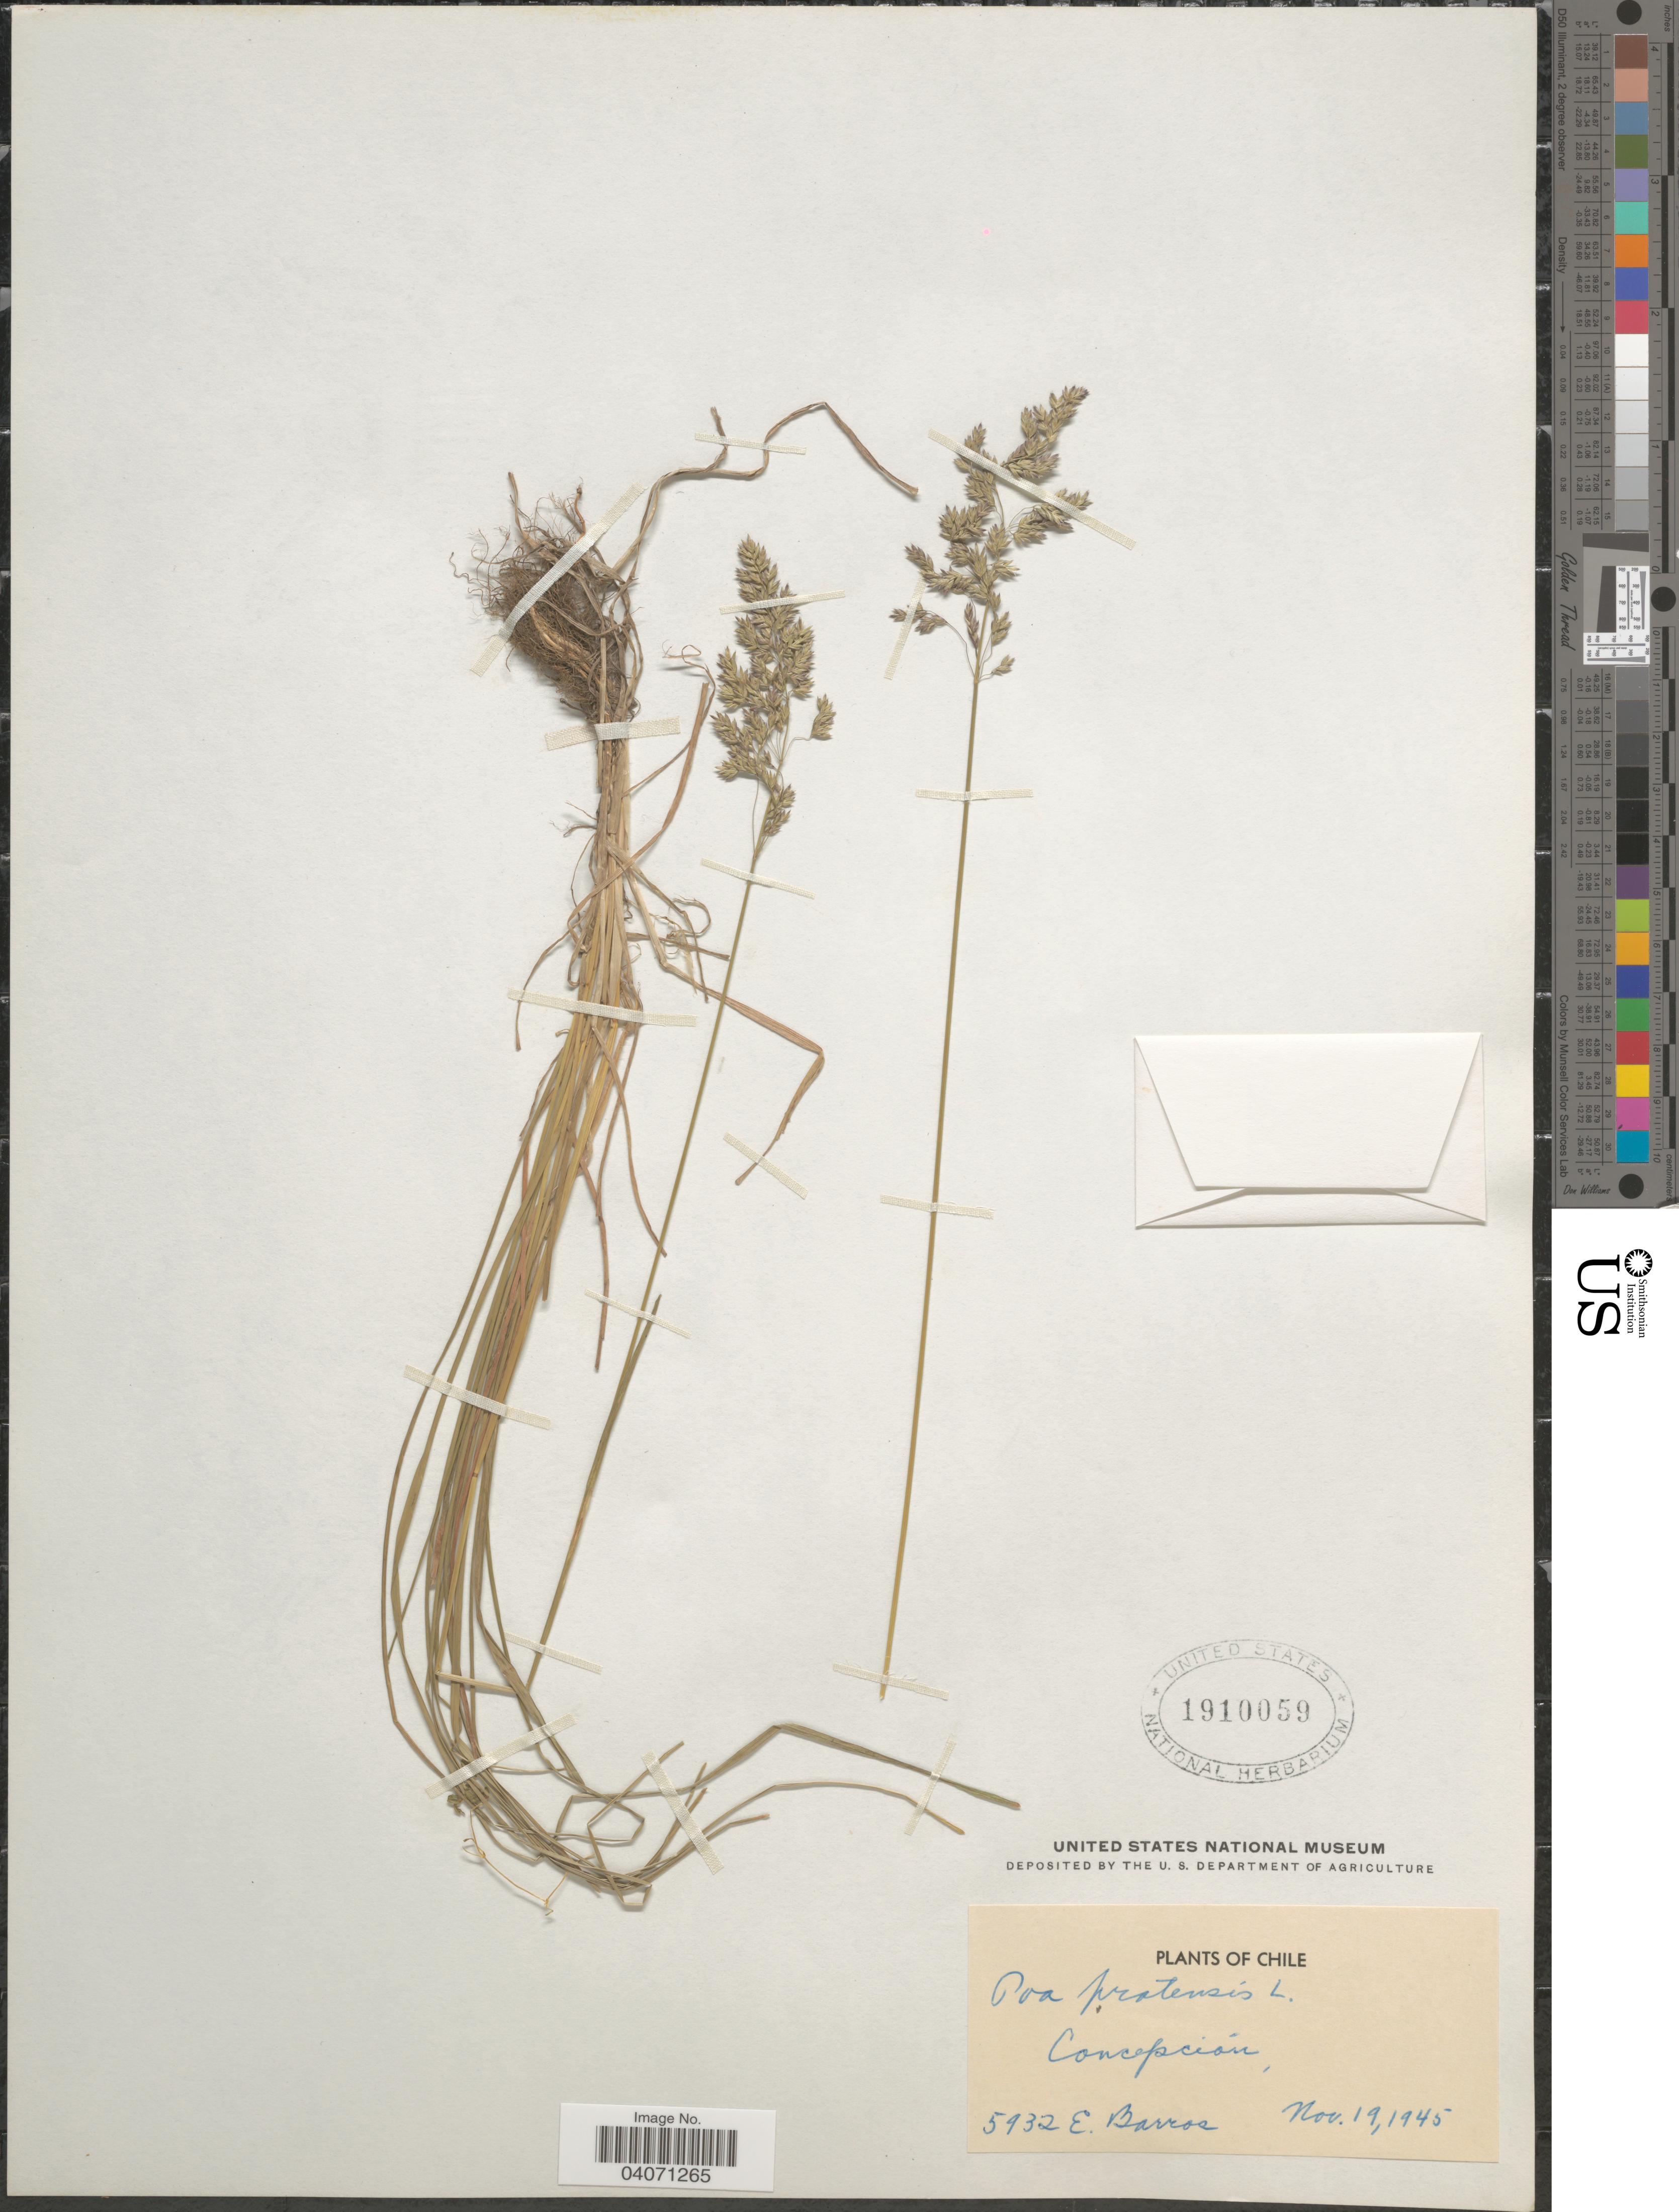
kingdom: Plantae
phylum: Tracheophyta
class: Liliopsida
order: Poales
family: Poaceae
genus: Poa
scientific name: Poa pratensis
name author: L.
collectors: E. Barros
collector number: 5932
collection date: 1945-11-19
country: Chile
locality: Concepción.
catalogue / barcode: US 1910059